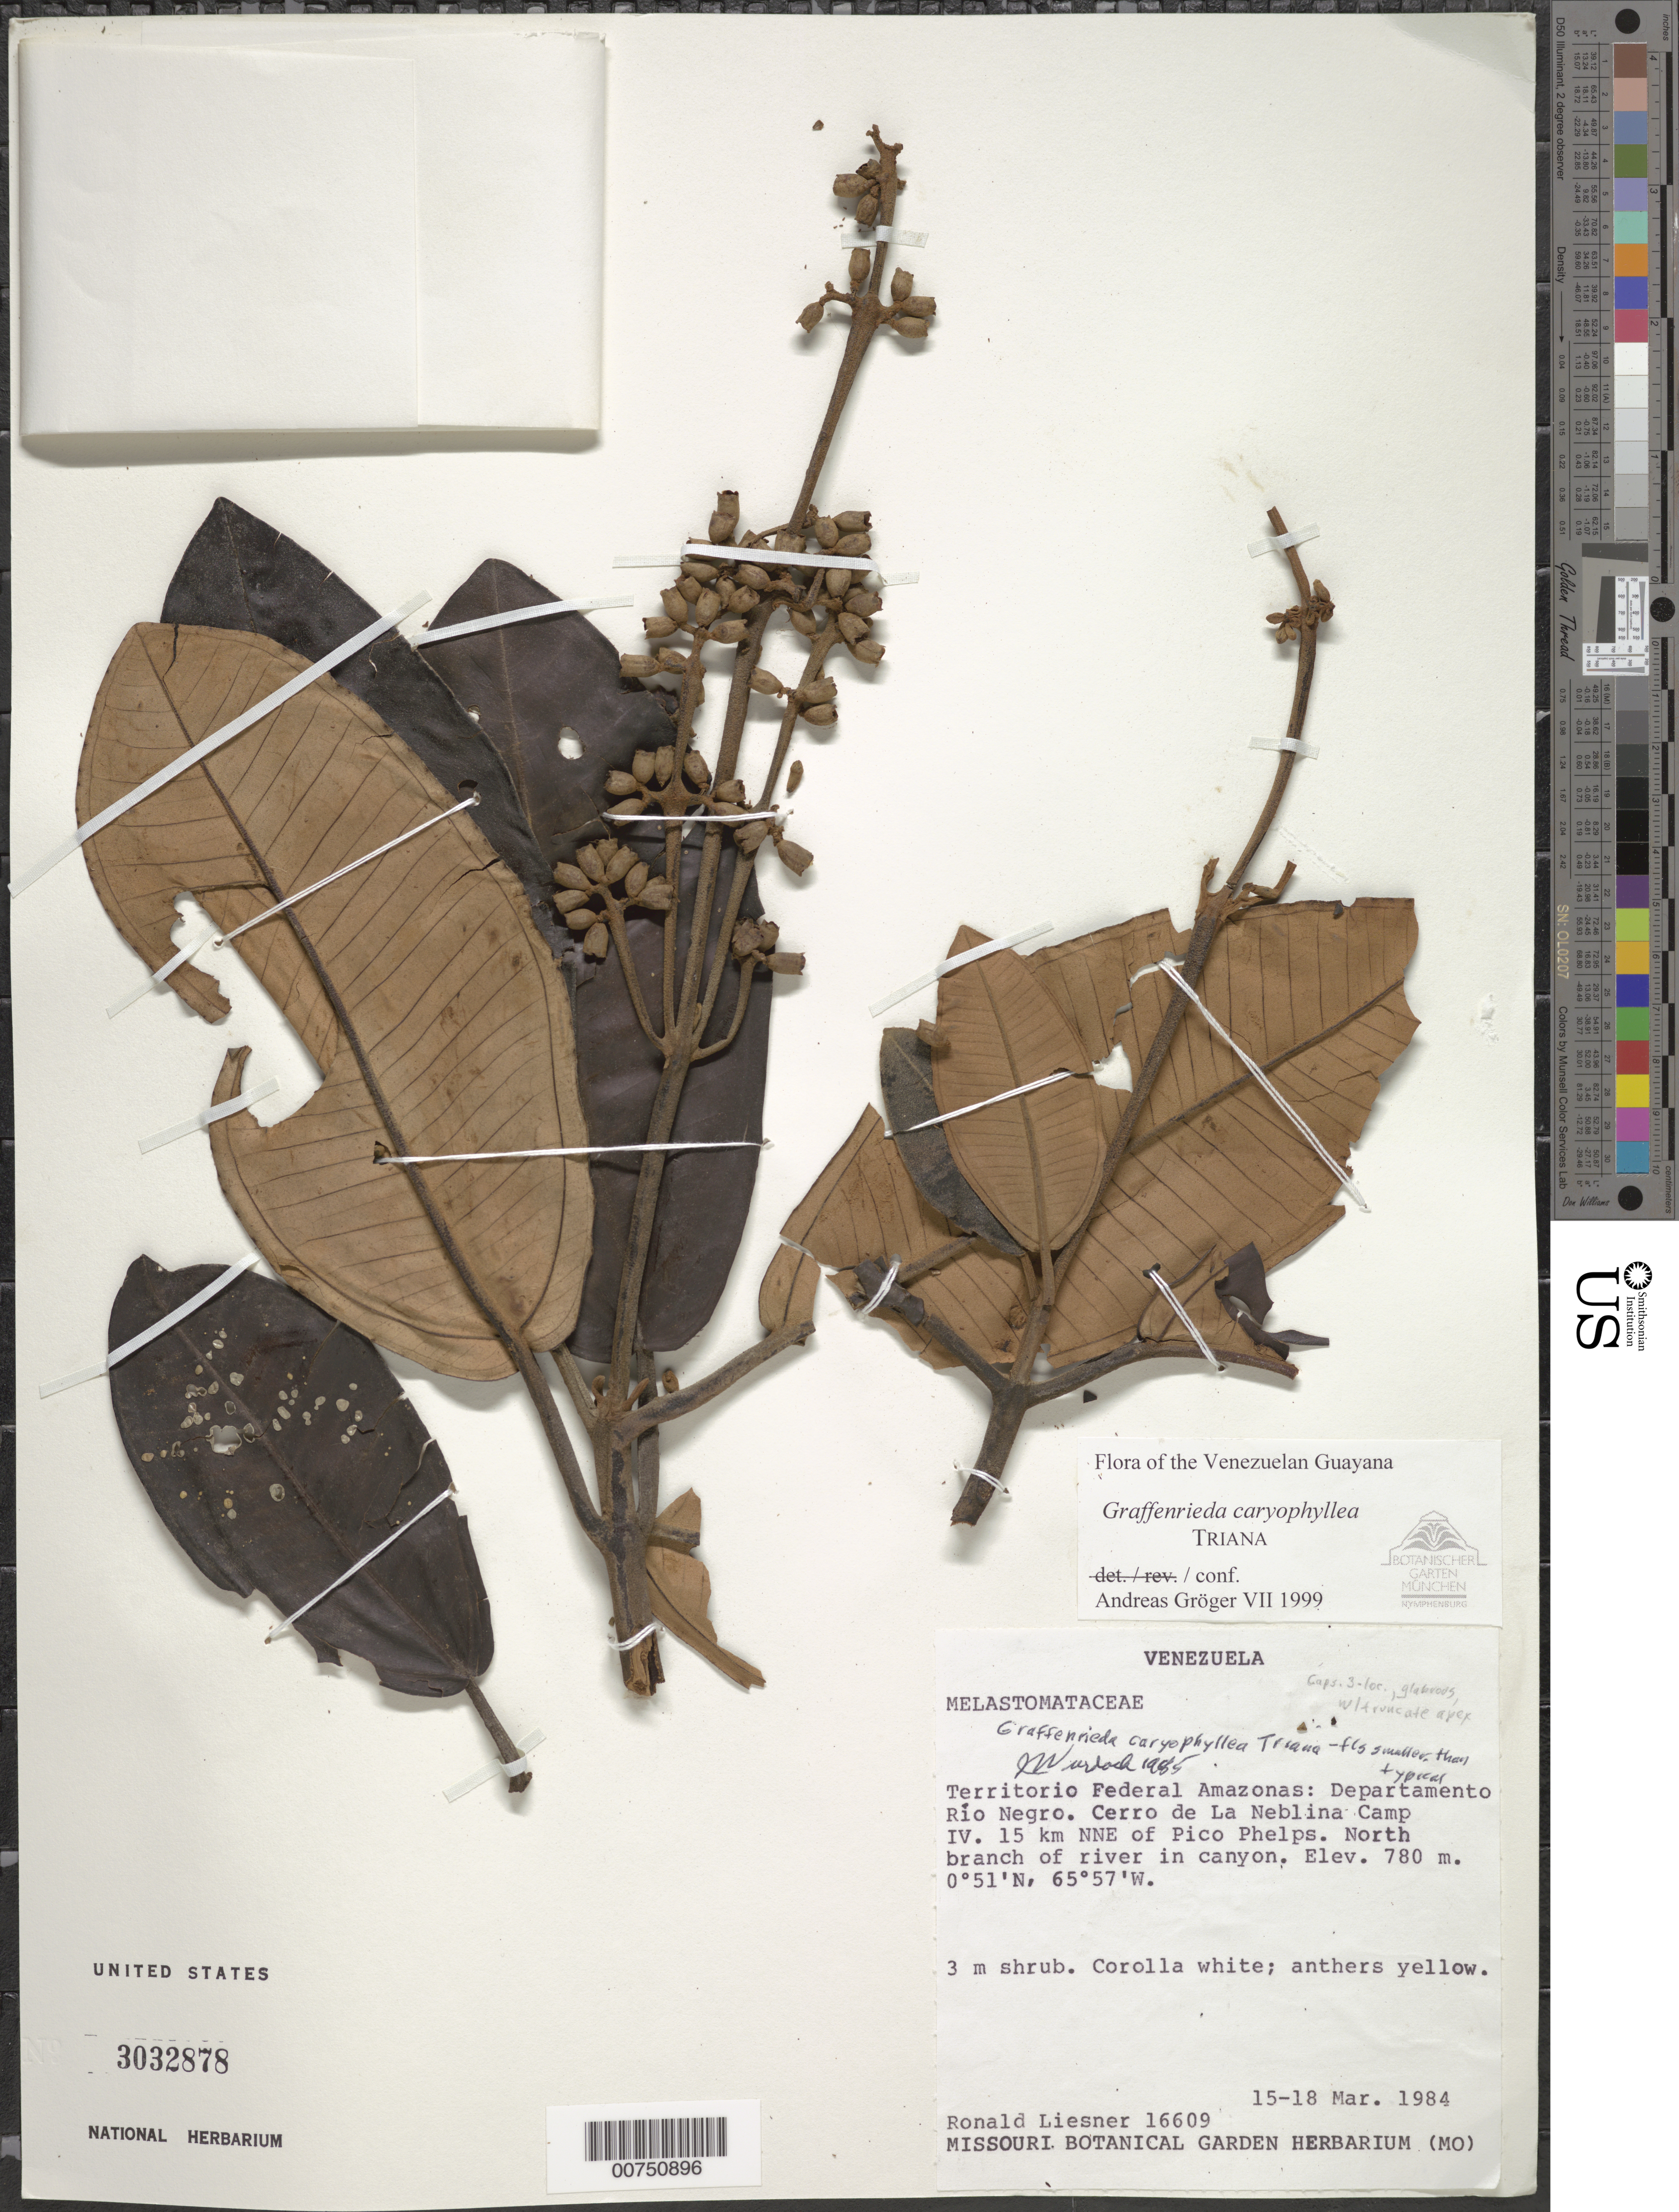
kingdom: Plantae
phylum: Tracheophyta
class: Magnoliopsida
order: Myrtales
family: Melastomataceae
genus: Graffenrieda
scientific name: Graffenrieda caryophyllea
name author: Triana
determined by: Gröger, A.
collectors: R. L. Liesner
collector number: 16609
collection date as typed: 15-Mar-84 to 18-Mar-84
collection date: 1984-03-15/1984-03-18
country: Venezuela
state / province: Amazonas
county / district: Río Negro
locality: Cerro de La Neblina Camp IV, 15 km NNE of Pico Phelps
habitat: Along river in canyon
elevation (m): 780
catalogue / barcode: US 3032878